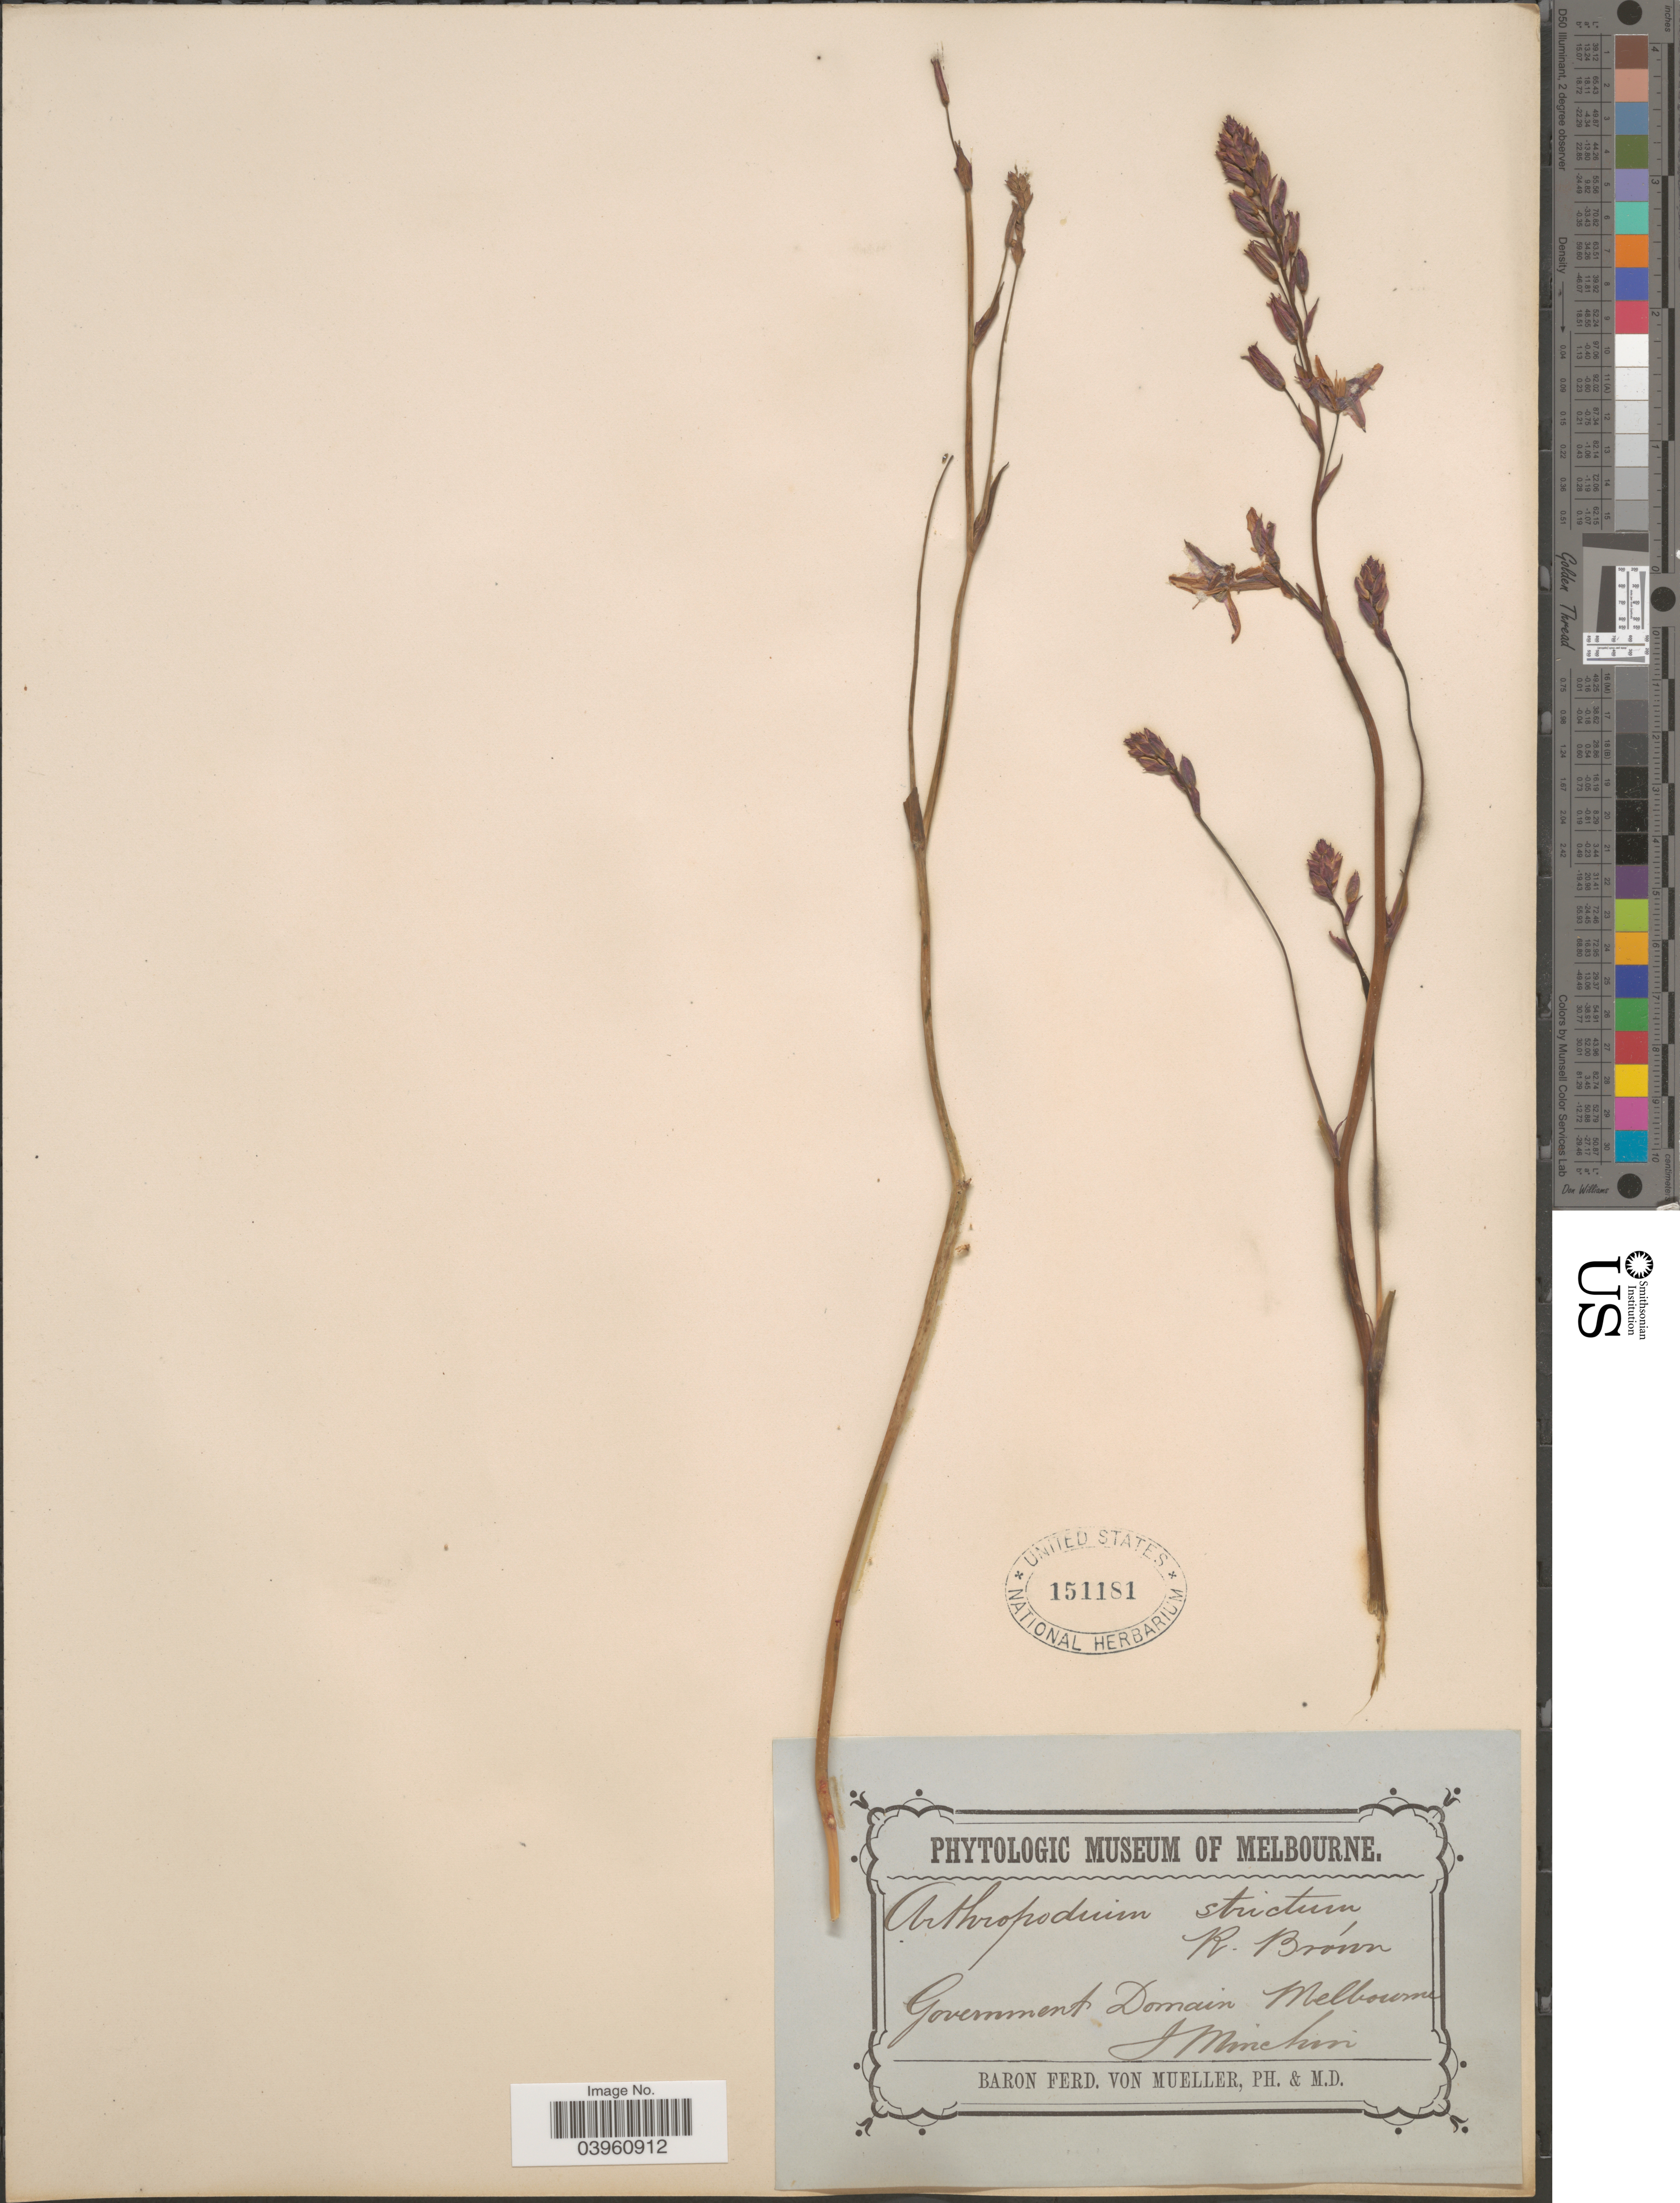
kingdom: Plantae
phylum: Tracheophyta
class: Liliopsida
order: Asparagales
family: Asparagaceae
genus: Arthropodium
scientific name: Arthropodium strictum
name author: R. Br.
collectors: J. Minchin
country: Australia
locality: Government Domain Melbourne.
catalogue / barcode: US 151181